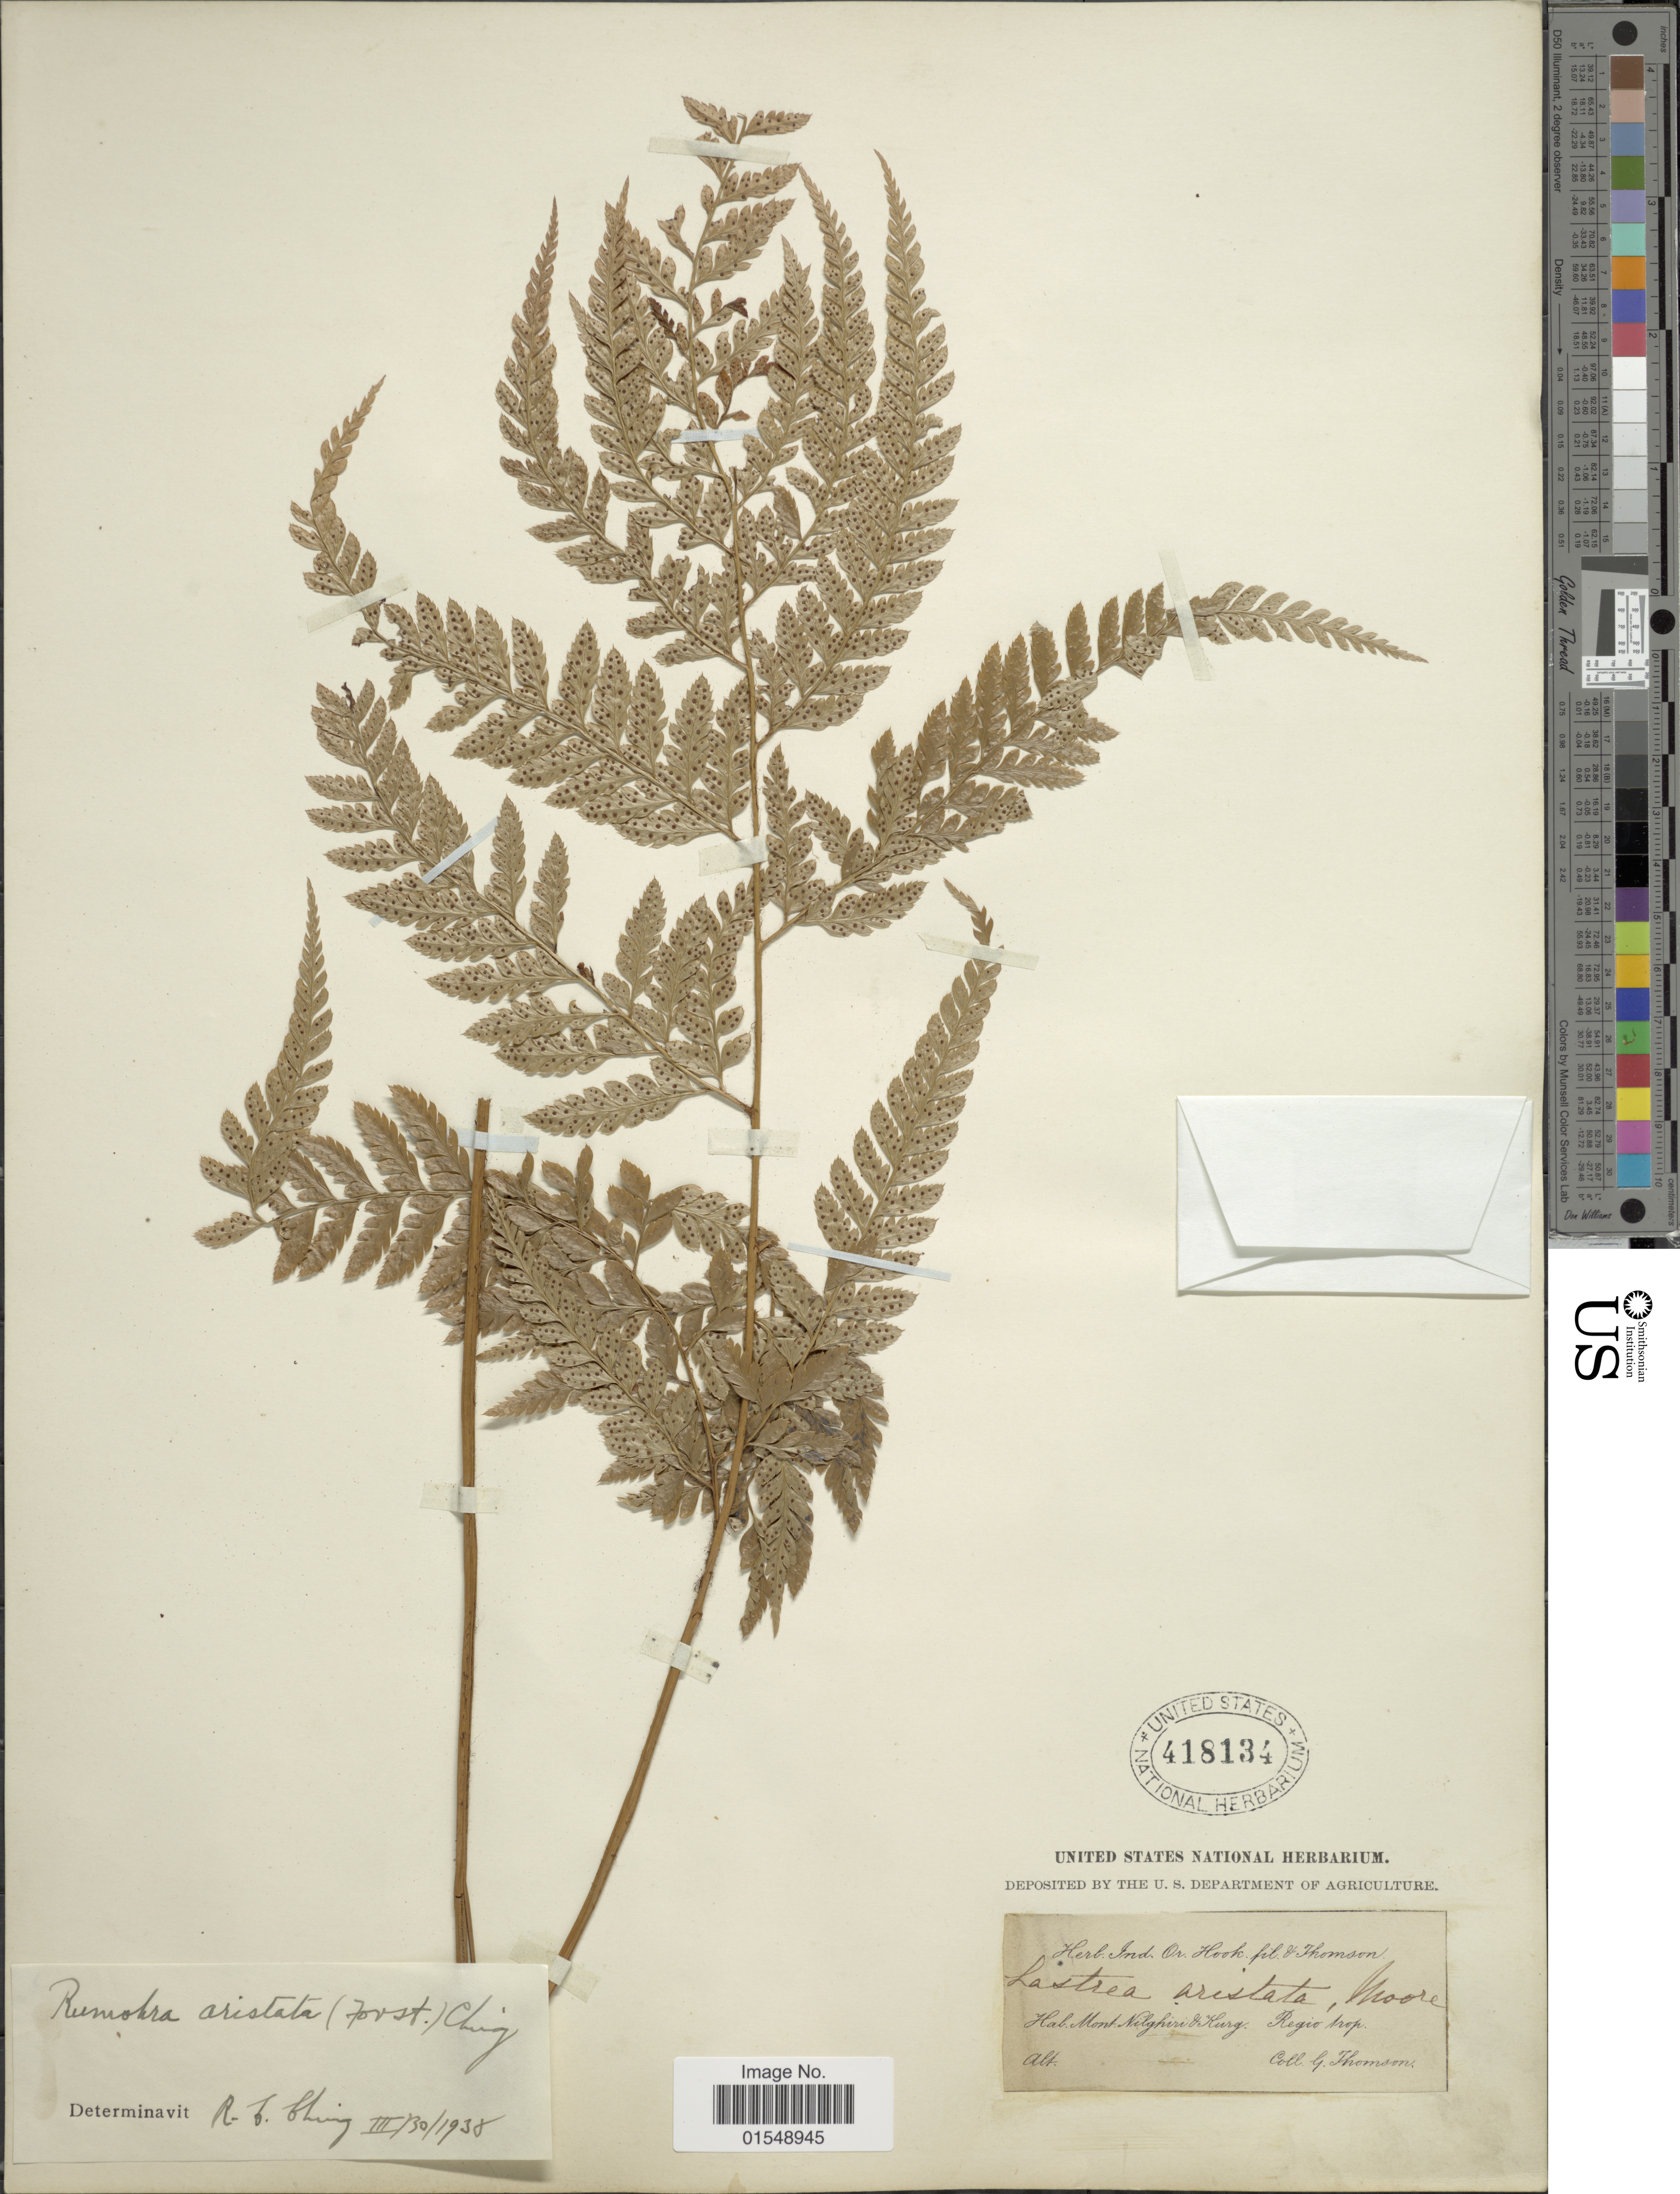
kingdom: Plantae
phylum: Tracheophyta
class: Polypodiopsida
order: Polypodiales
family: Dryopteridaceae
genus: Arachniodes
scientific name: Arachniodes aristata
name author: (G. Forst.) Tindale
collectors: G. Thomson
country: India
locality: Mont Nilghiri & Kurg., Regio trop.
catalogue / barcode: US 418134